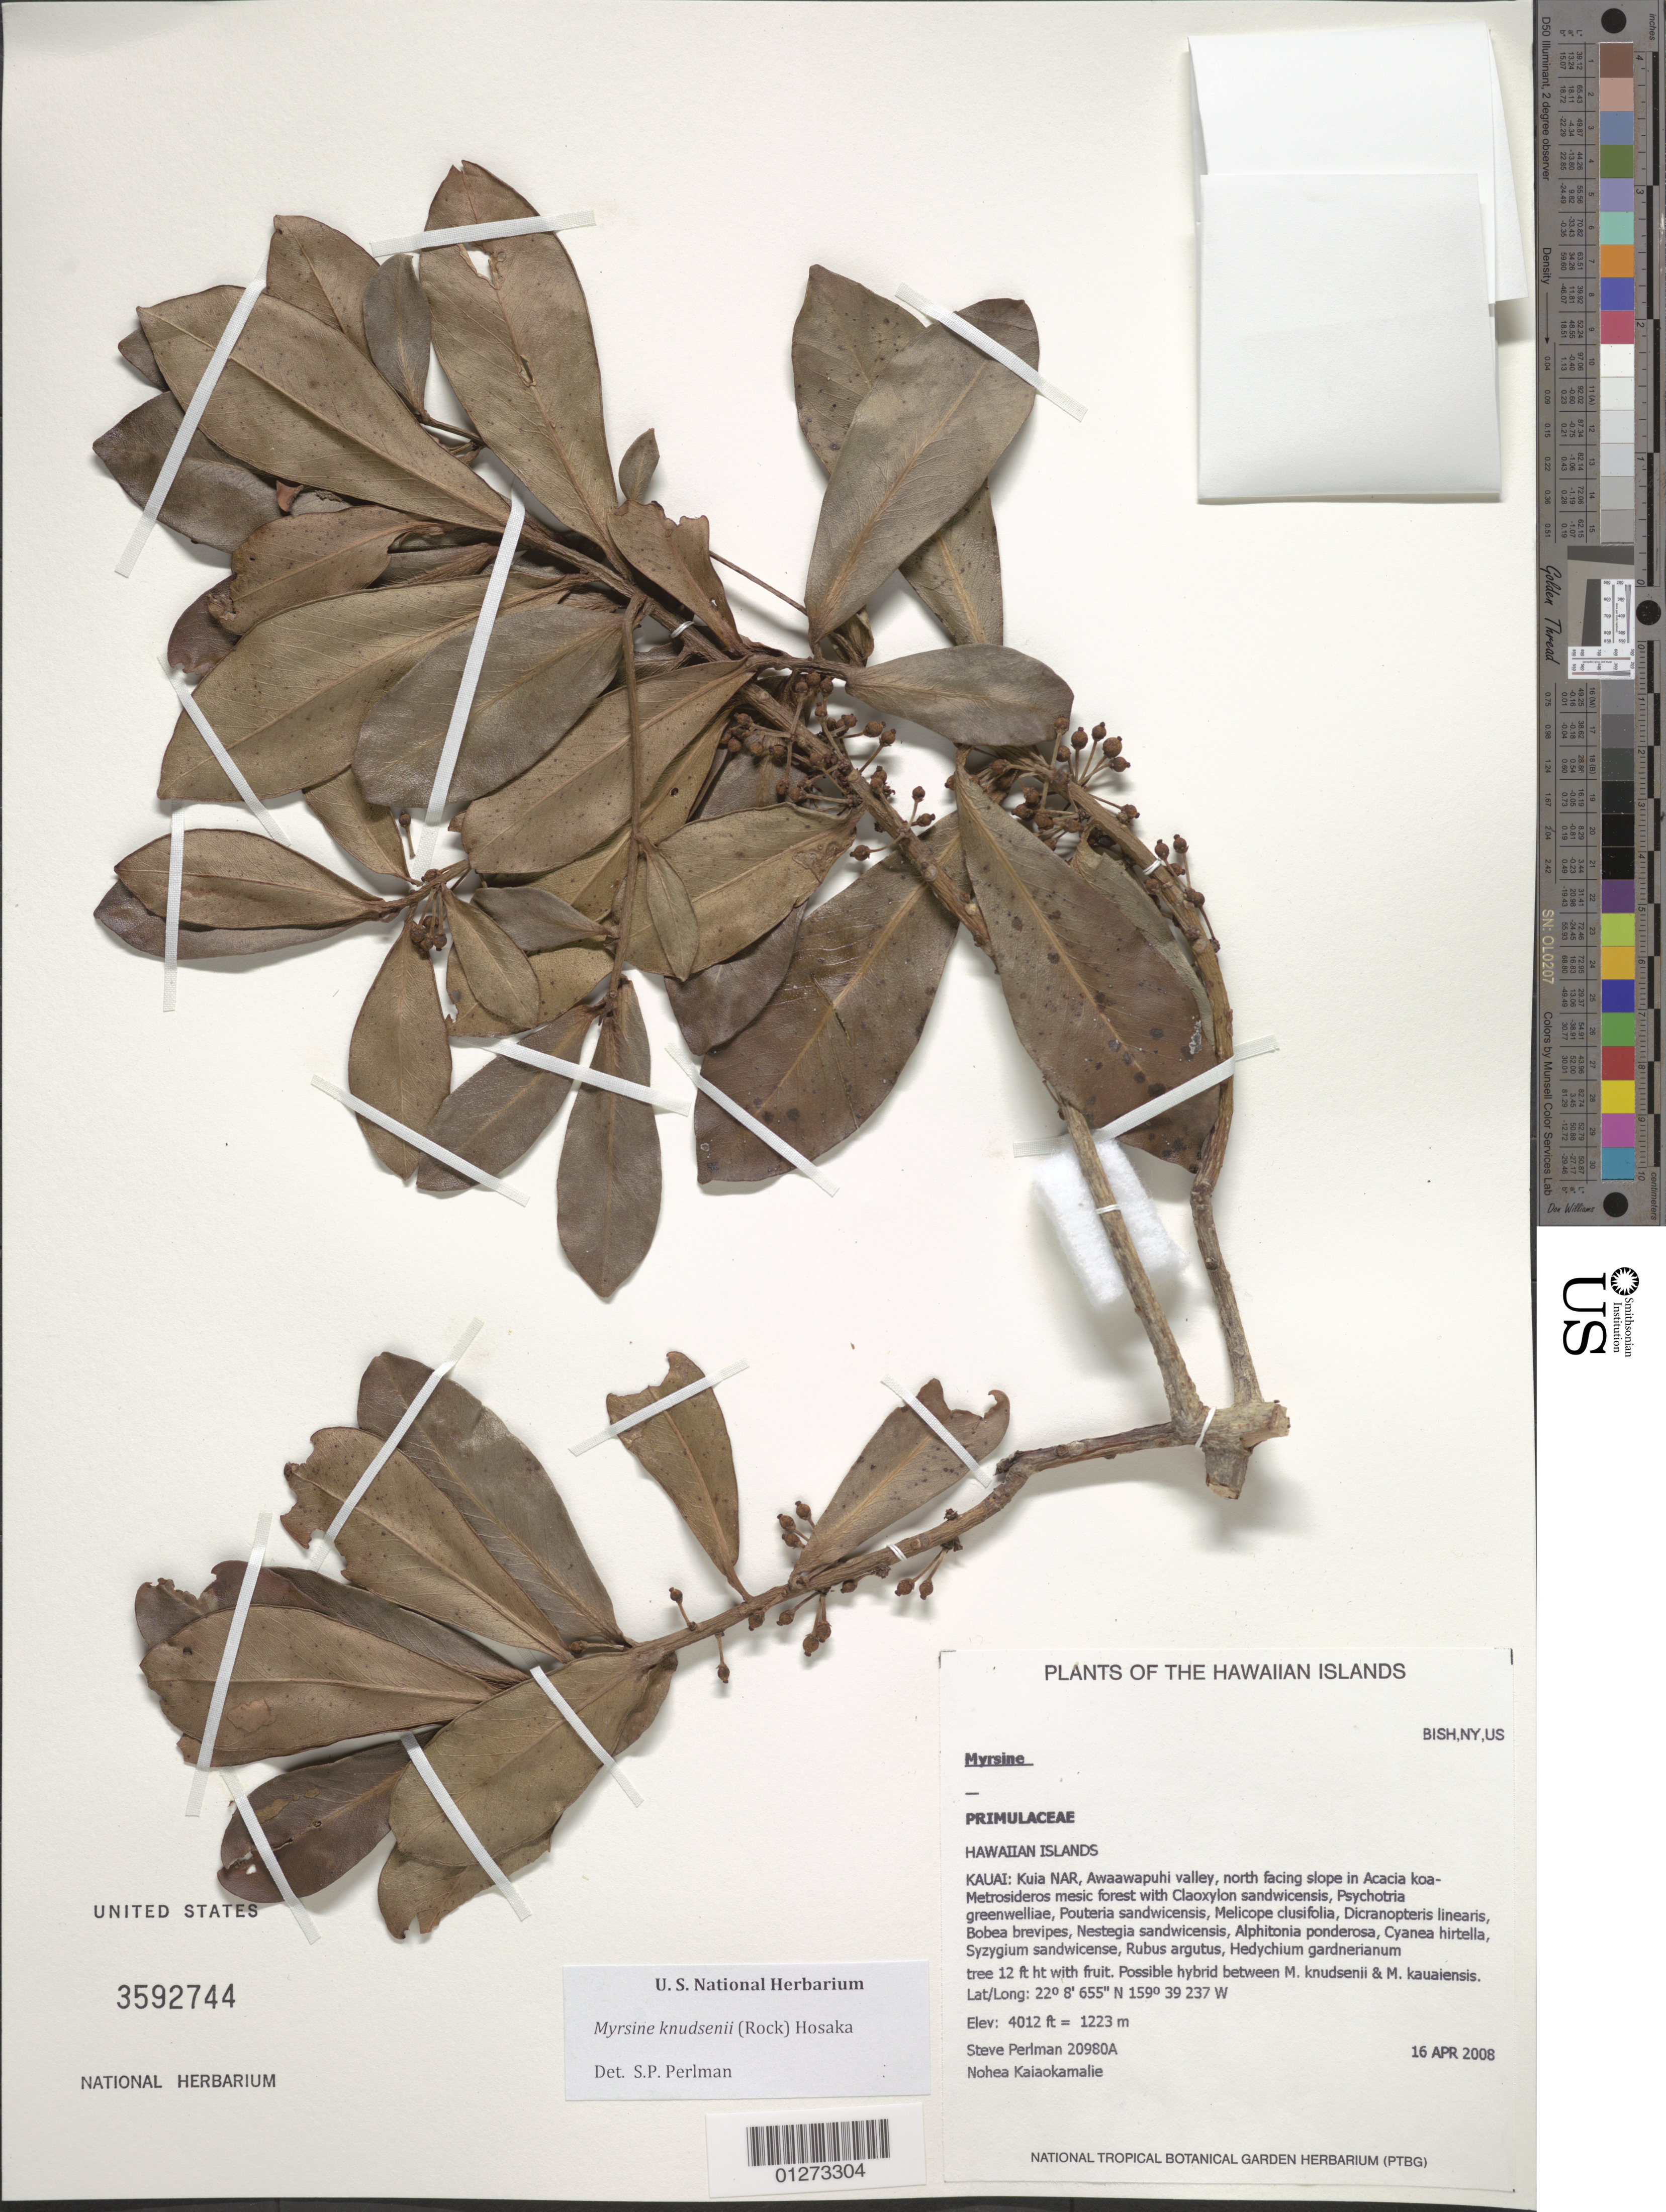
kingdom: Plantae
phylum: Tracheophyta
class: Magnoliopsida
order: Ericales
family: Primulaceae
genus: Myrsine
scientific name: Myrsine knudsenii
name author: (Rock) Hosaka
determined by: Perlman, S. P.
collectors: S. P. Perlman & N. Kaiaokamalie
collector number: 20980A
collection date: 2008-04-16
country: United States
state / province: Hawaii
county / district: Kaui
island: Kaua'i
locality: Kuia NAR, Awaawapuhi Valley, north facing slope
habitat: Mesic forest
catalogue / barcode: US 3592744